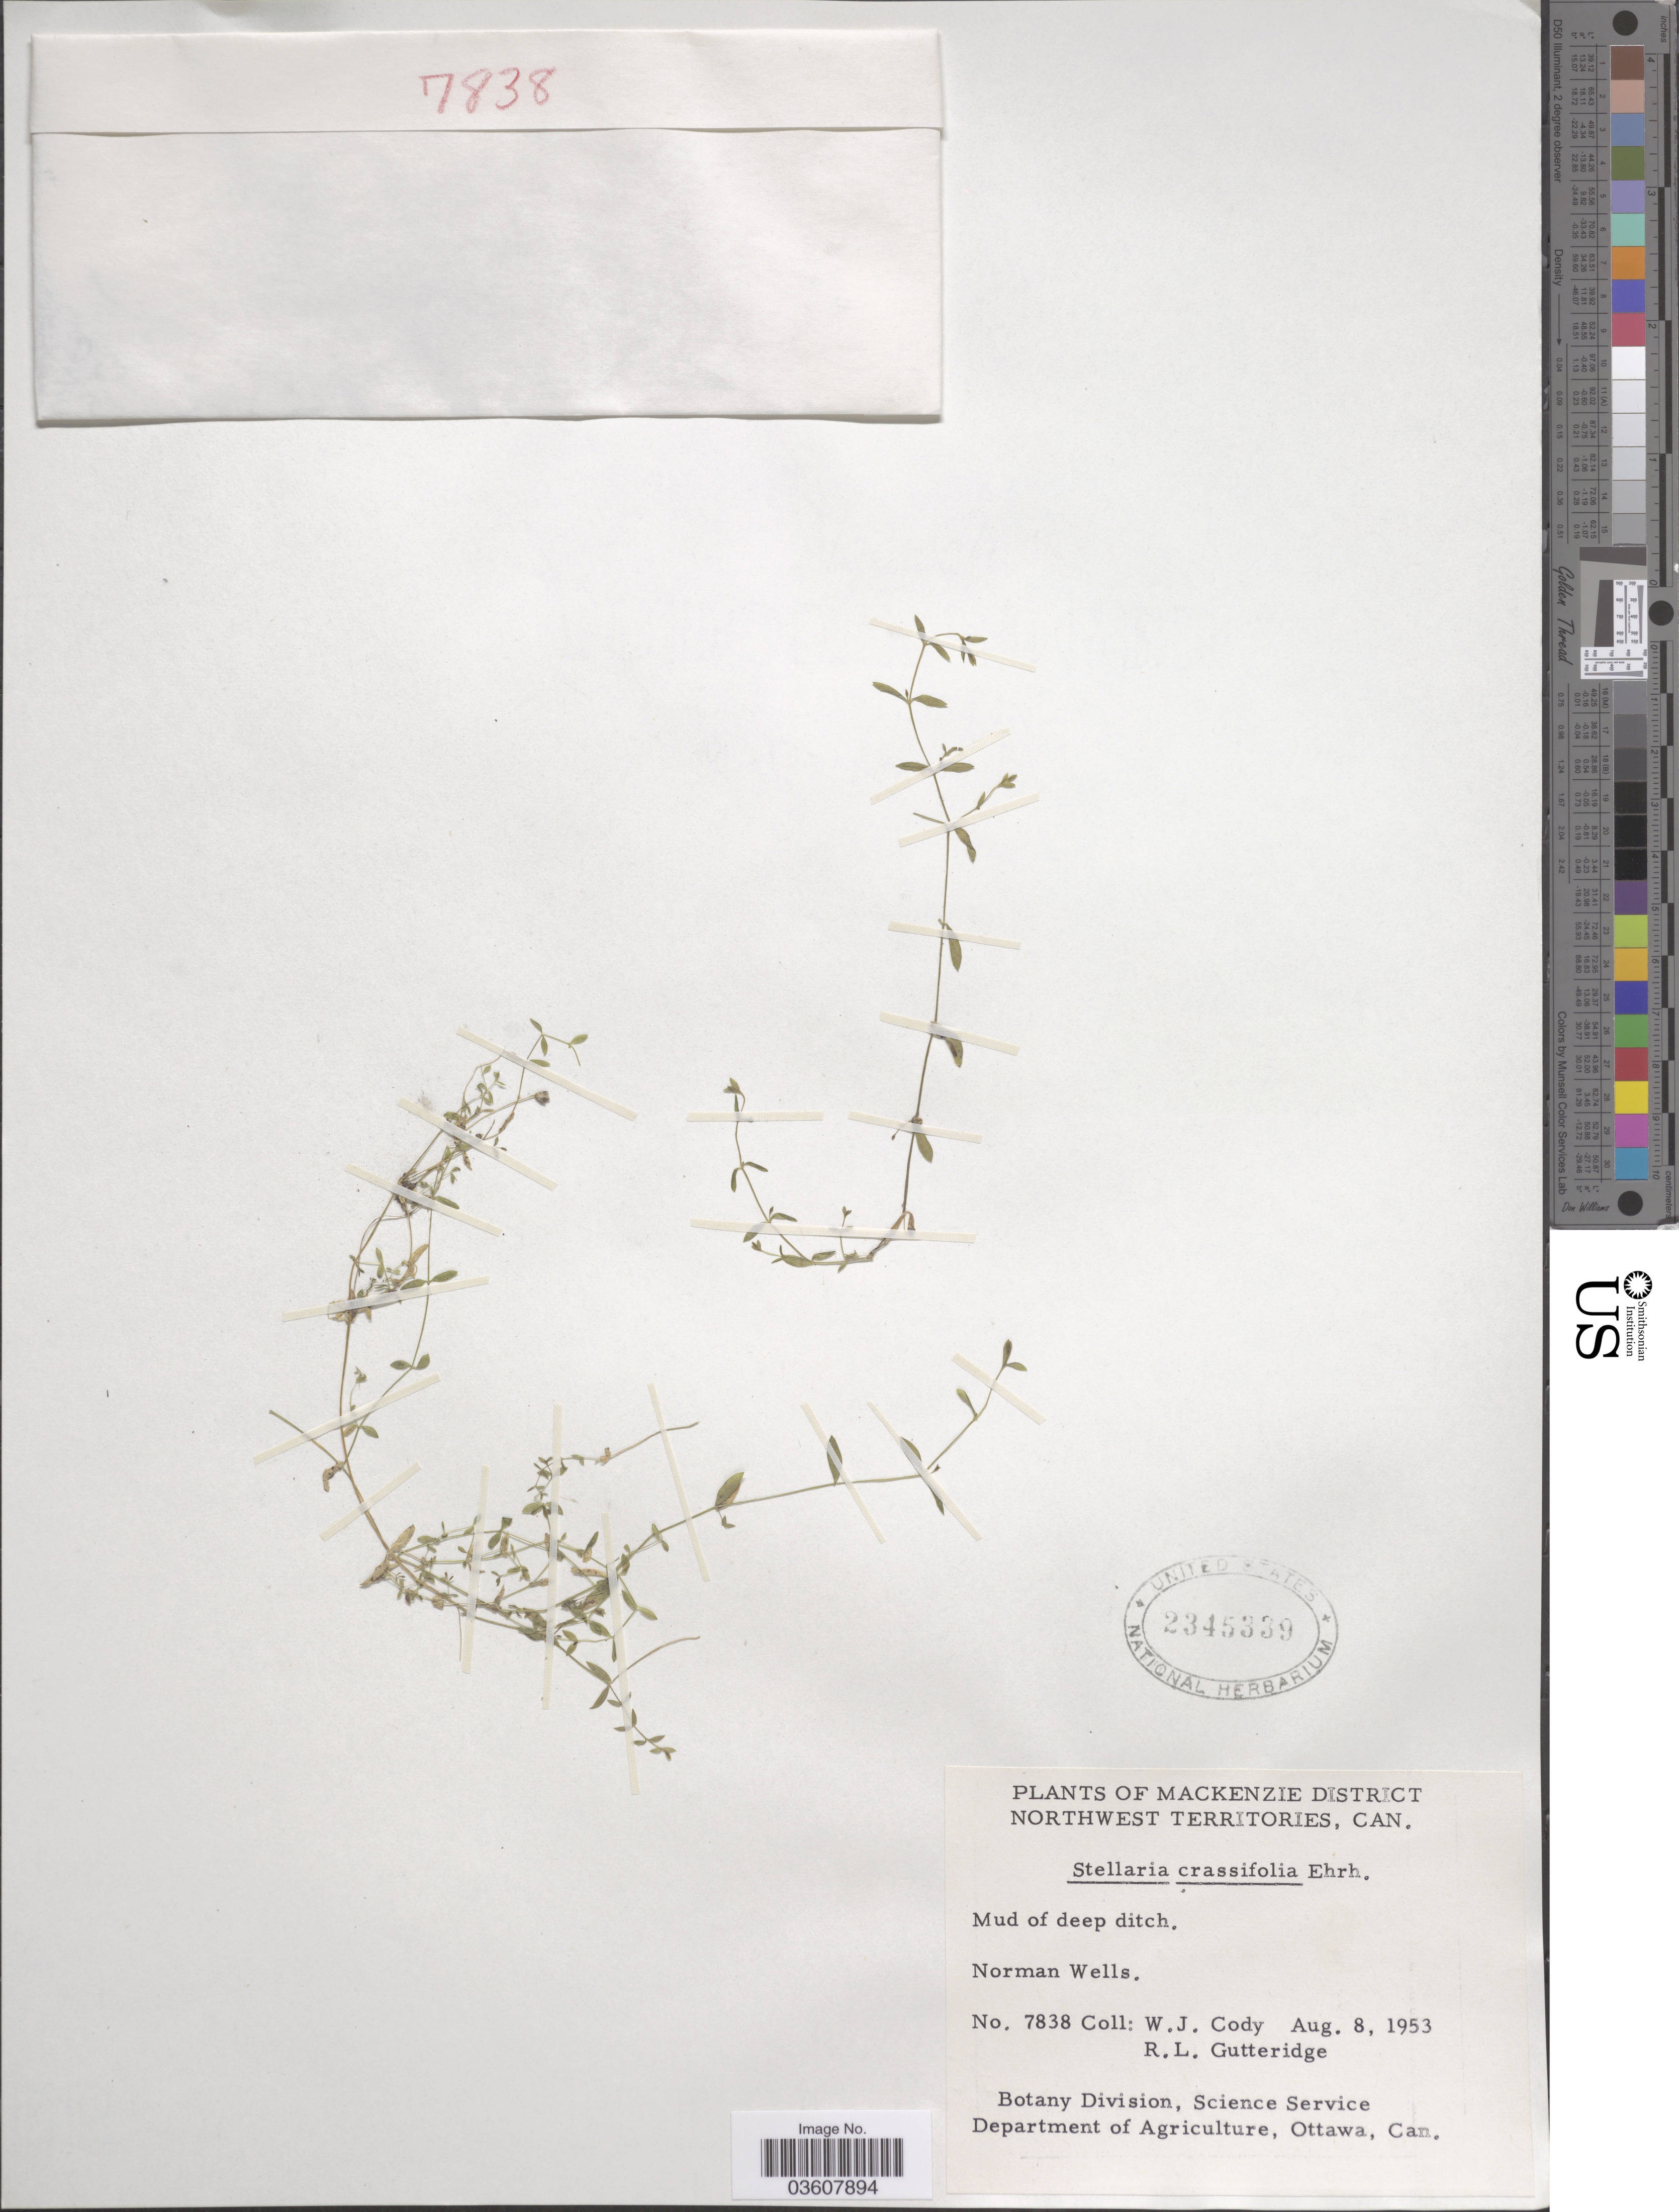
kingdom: Plantae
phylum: Tracheophyta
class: Magnoliopsida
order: Caryophyllales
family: Caryophyllaceae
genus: Stellaria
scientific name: Stellaria crassifolia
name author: Ehrh.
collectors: W. Cody & R. Gutteridge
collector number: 7838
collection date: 1953-08-08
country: Canada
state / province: Northwest Territories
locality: Mackenzie District. Norman Wells.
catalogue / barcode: US 2345339